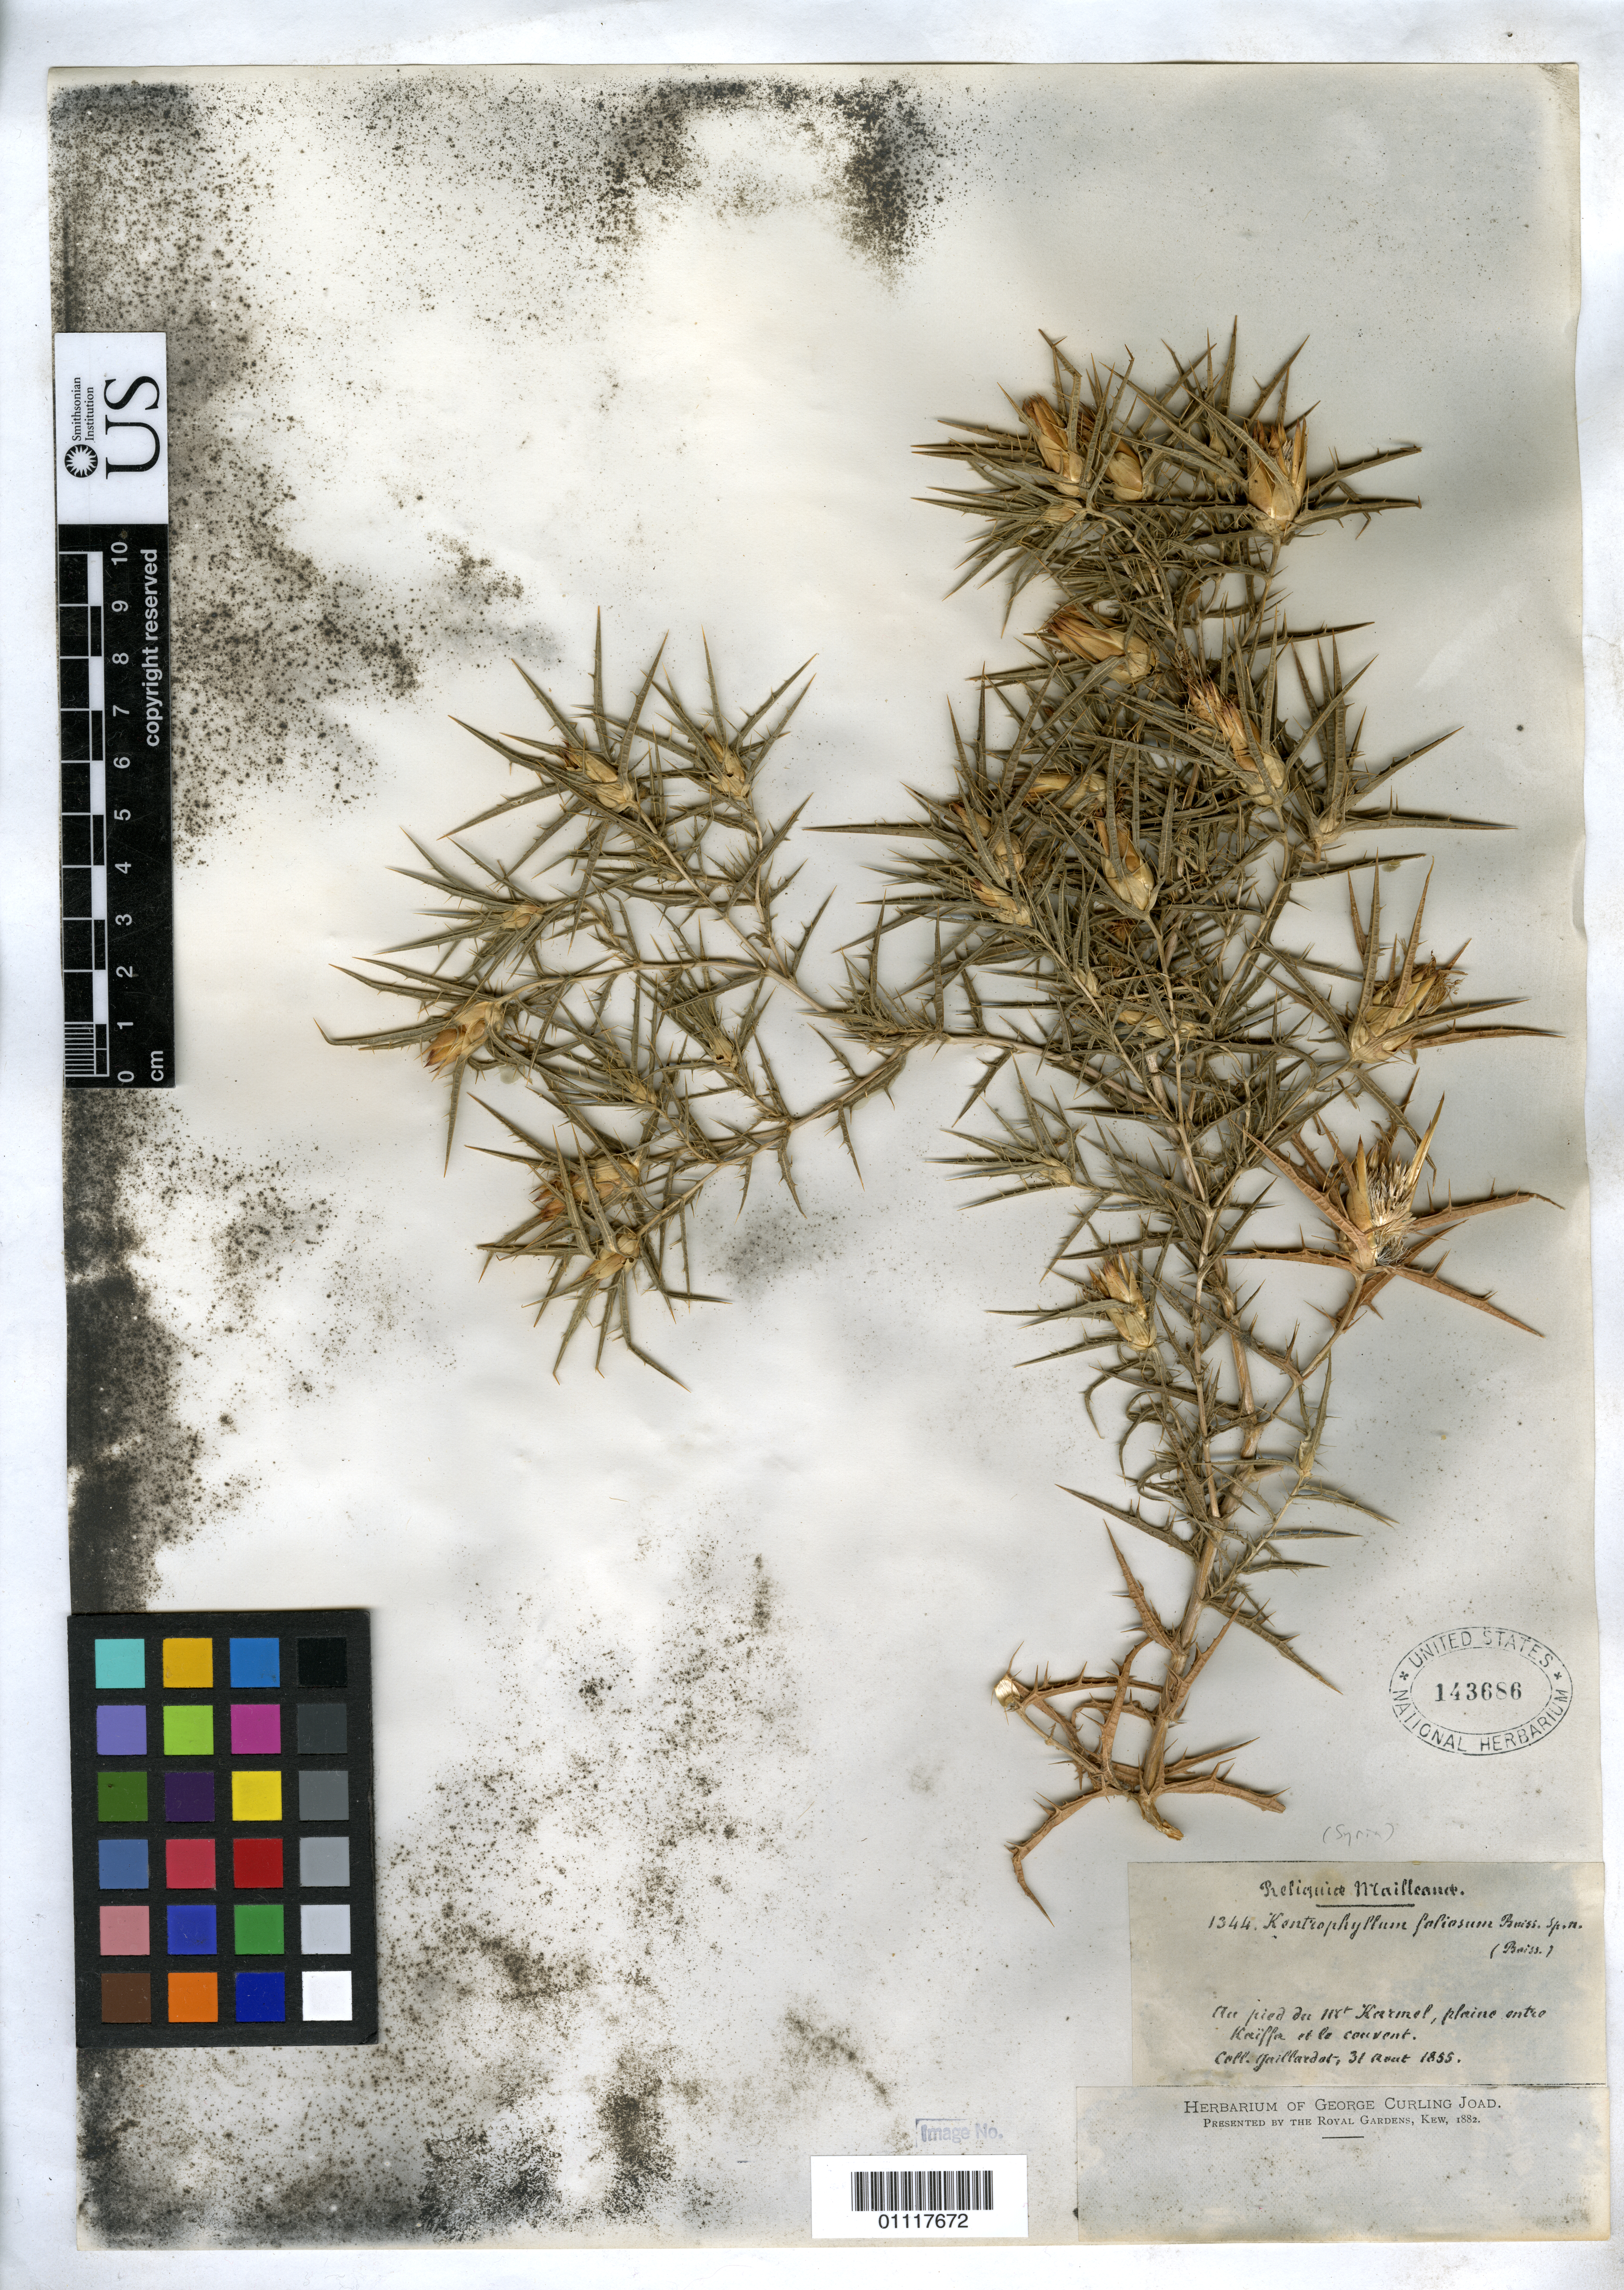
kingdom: Plantae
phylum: Tracheophyta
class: Magnoliopsida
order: Asterales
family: Asteraceae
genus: Carthamus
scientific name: Carthamus tenuis subsp. foliosus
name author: Hanelt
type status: Possible Type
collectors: C. Gaillardot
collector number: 1344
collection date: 1855-08-31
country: Israel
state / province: Haifa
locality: Kaiffa, Karmel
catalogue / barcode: US 143686